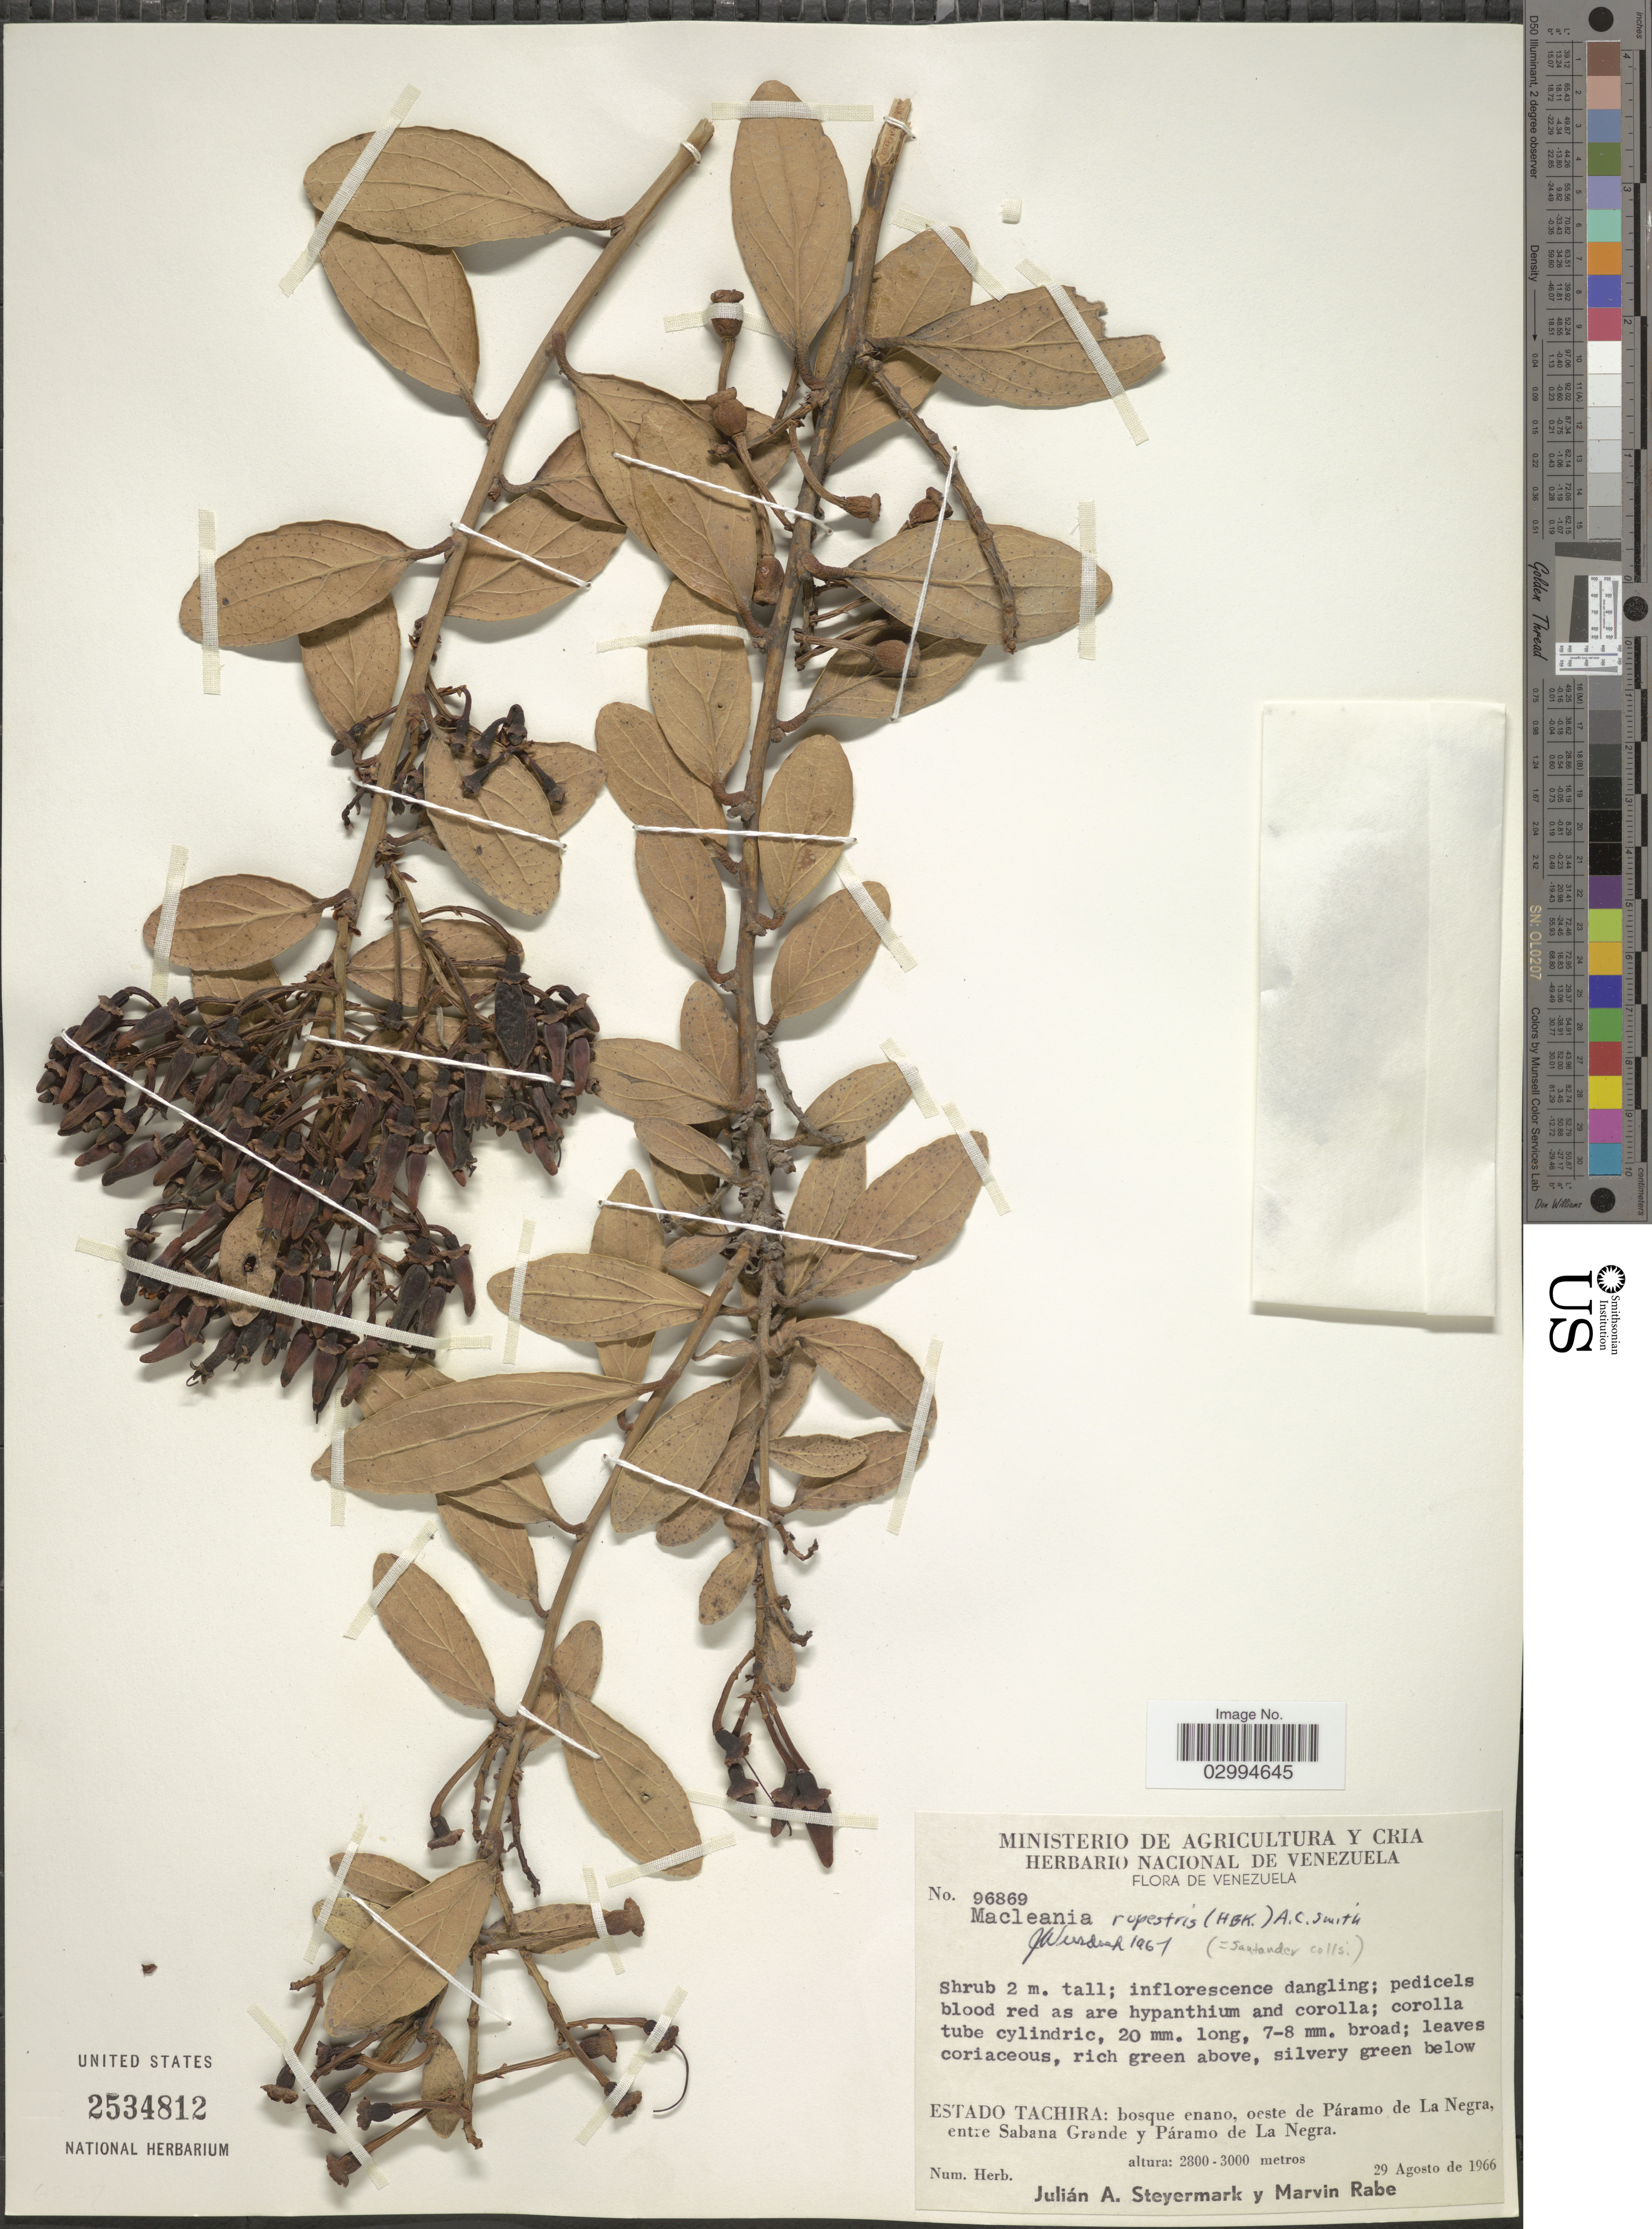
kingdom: Plantae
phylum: Tracheophyta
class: Magnoliopsida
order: Ericales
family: Ericaceae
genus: Macleania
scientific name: Macleania rupestris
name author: (Kunth) A.C. Sm.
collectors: J. Steyermark & M. Rabe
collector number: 96869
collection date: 1966-08-29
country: Venezuela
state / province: Tachira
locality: Oeste de Páramo de La Negra, entre Sabana Grande y Páramo de La Negra.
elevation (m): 2800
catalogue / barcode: US 2534812